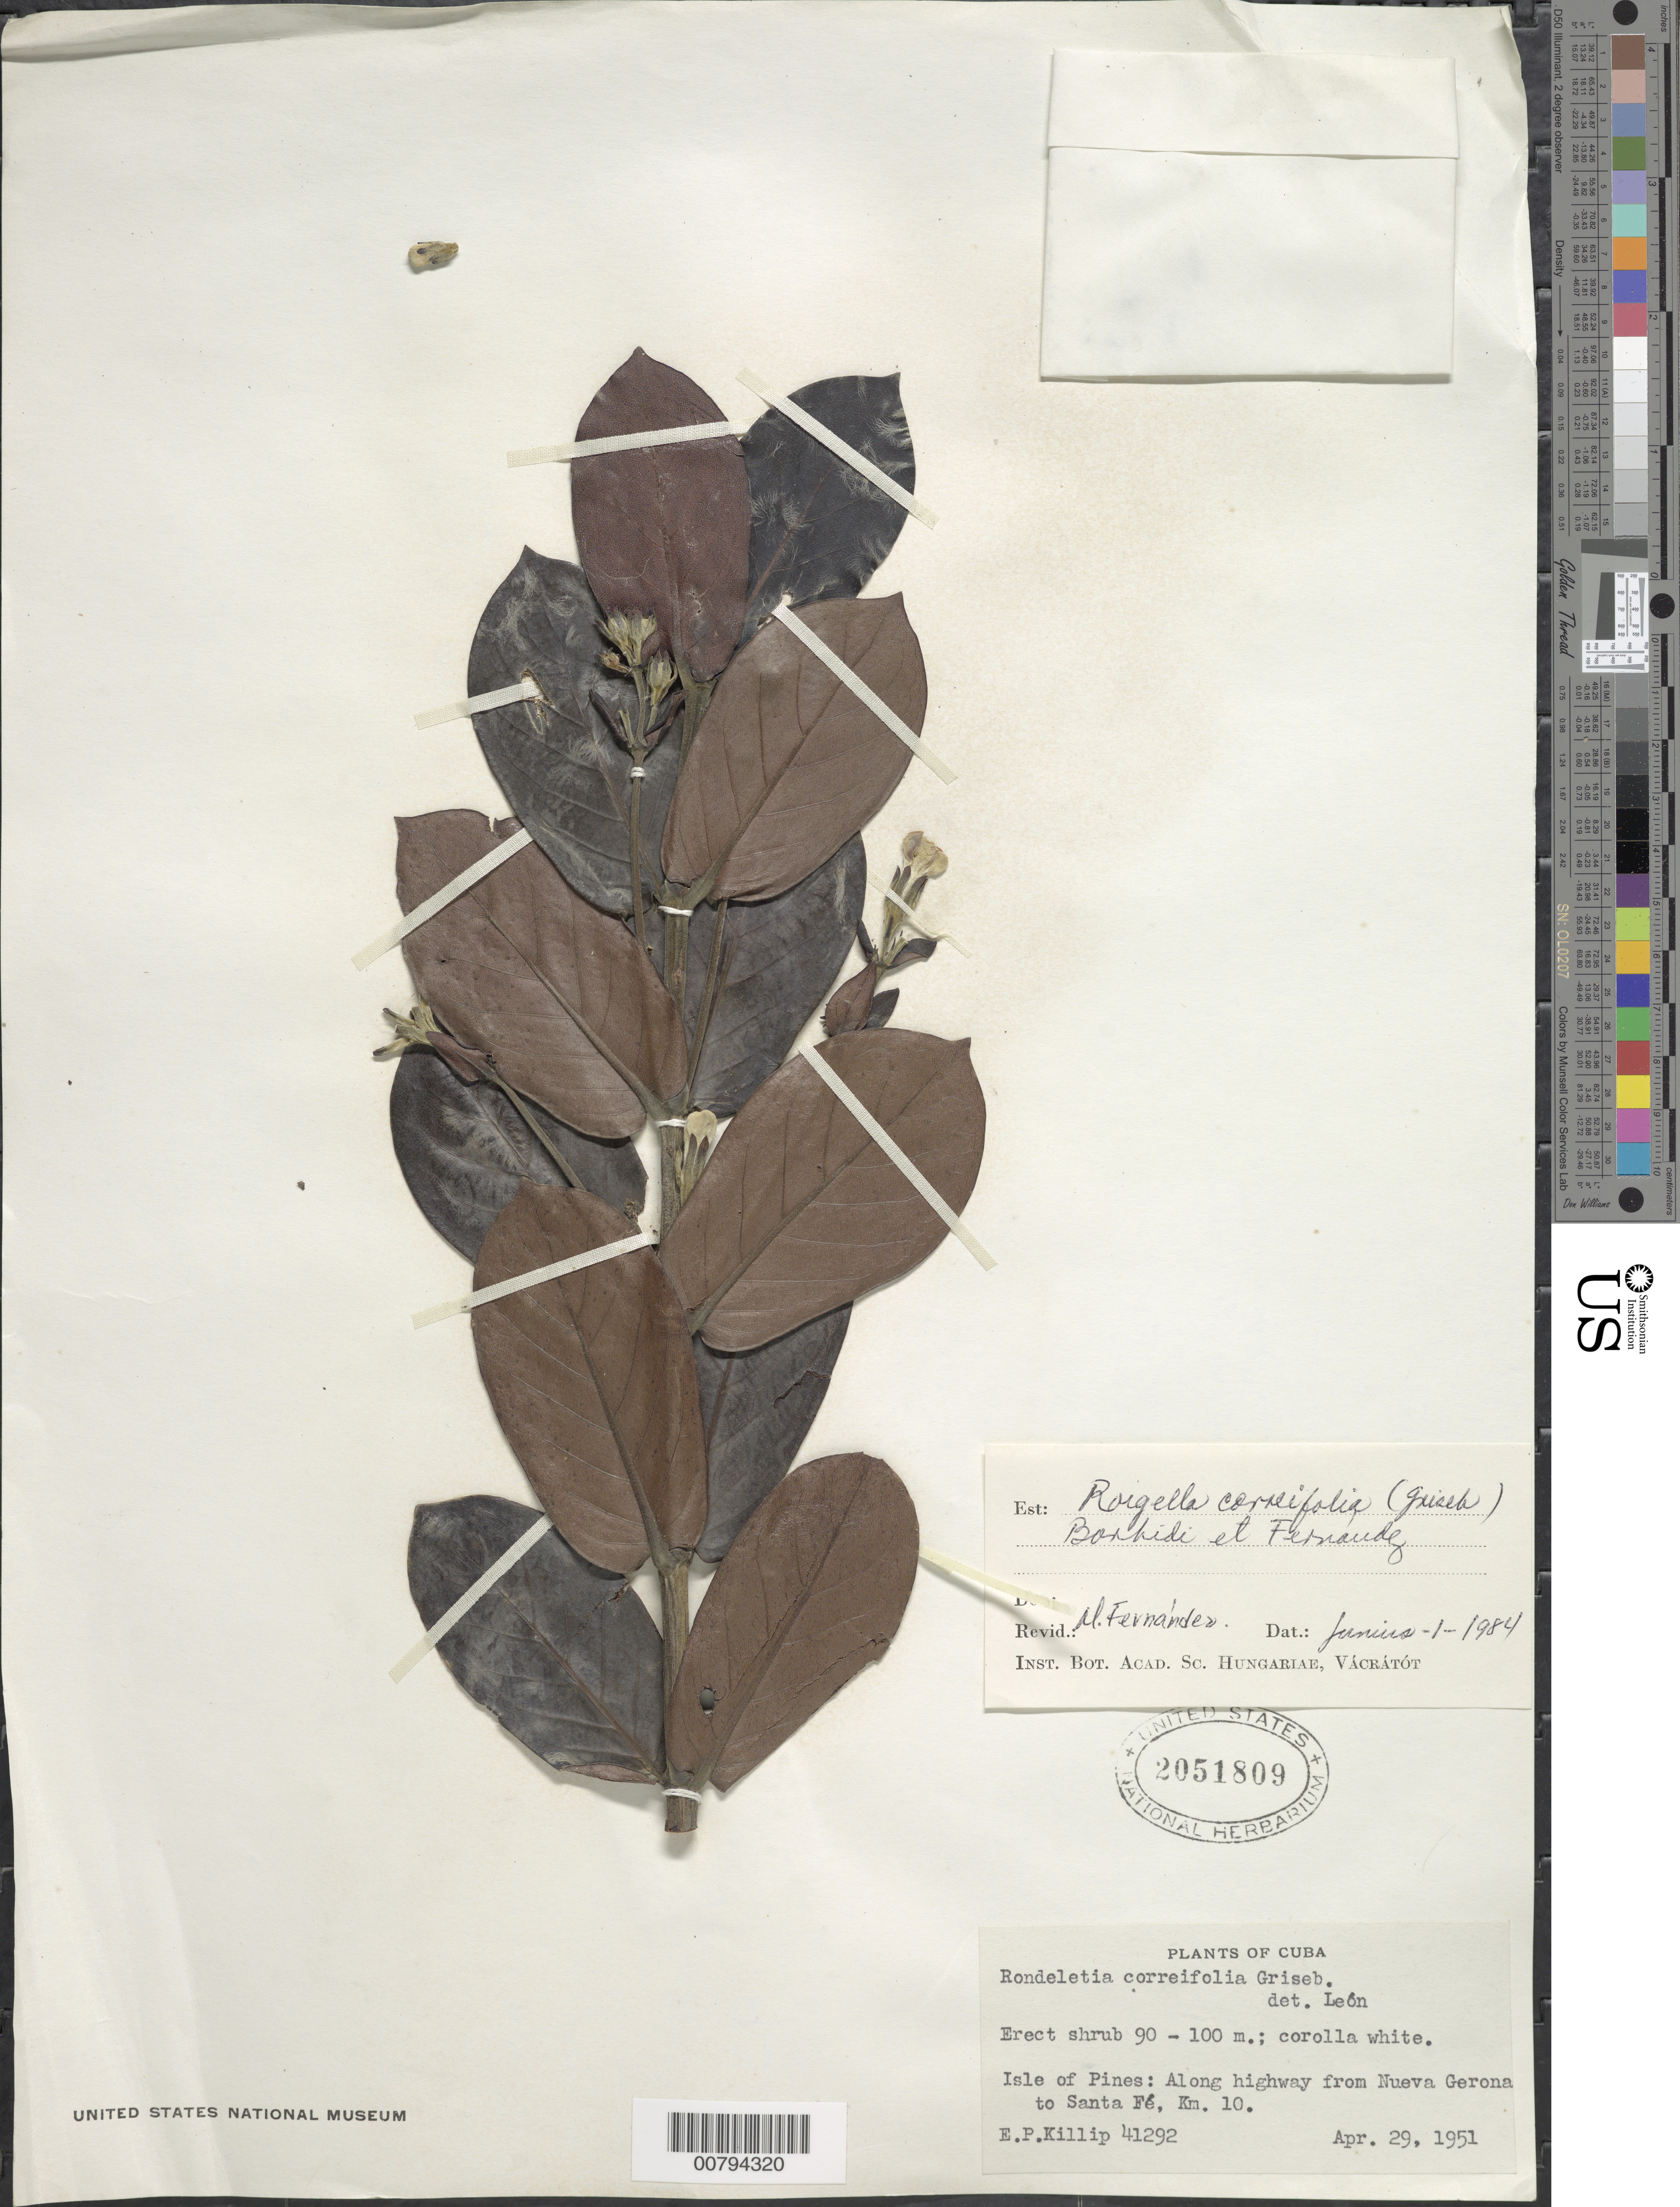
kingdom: Plantae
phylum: Tracheophyta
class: Magnoliopsida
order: Gentianales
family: Rubiaceae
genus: Roigella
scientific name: Roigella correifolia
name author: (Griseb.) Borhidi & Fernández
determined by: Fernandez, M.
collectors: E. P. Killip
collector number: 41292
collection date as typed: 29 Apr 1951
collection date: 1951-04-29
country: Cuba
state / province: Isla de La Juventud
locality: Along highway from Nueva Gerona to Santa Fém Km 10.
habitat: Along road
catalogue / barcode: US 2051809